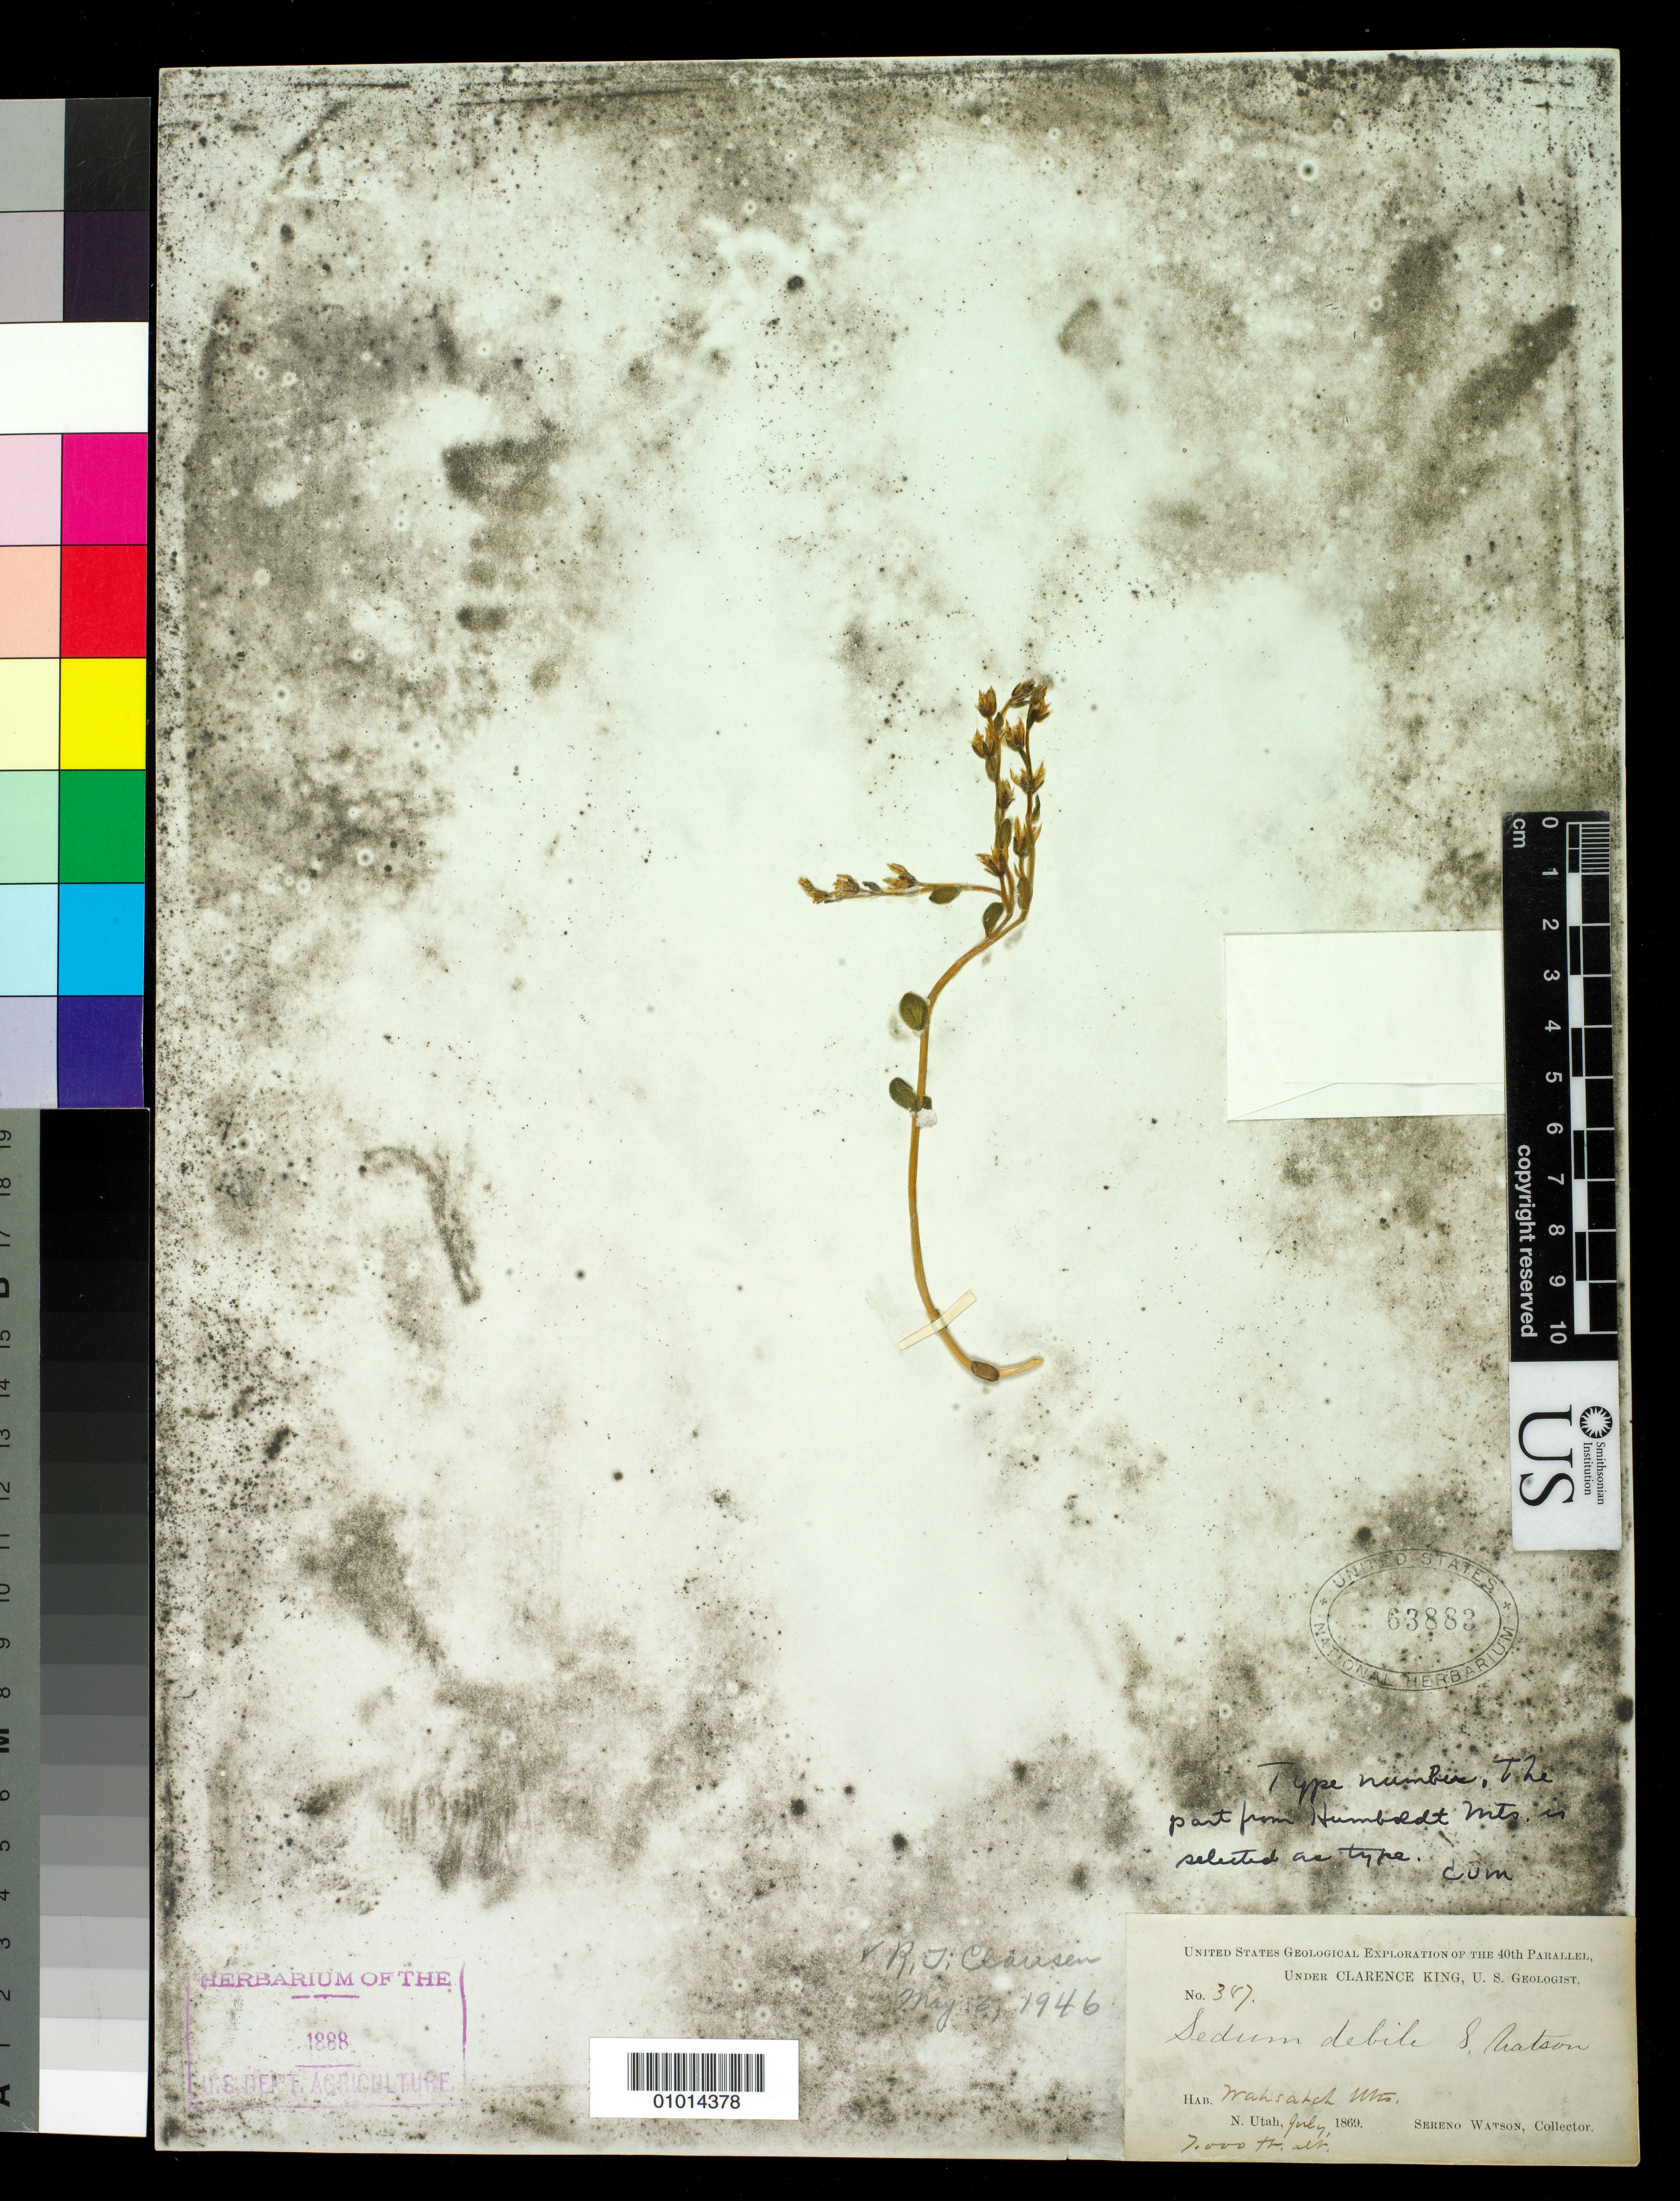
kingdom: Plantae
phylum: Tracheophyta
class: Magnoliopsida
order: Saxifragales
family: Crassulaceae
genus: Sedum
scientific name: Sedum debile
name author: S. Watson in C. King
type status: Syntype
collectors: S. Watson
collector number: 387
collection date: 1869-07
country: United States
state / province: Utah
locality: Wahsatch Mts.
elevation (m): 2134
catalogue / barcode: US 63883